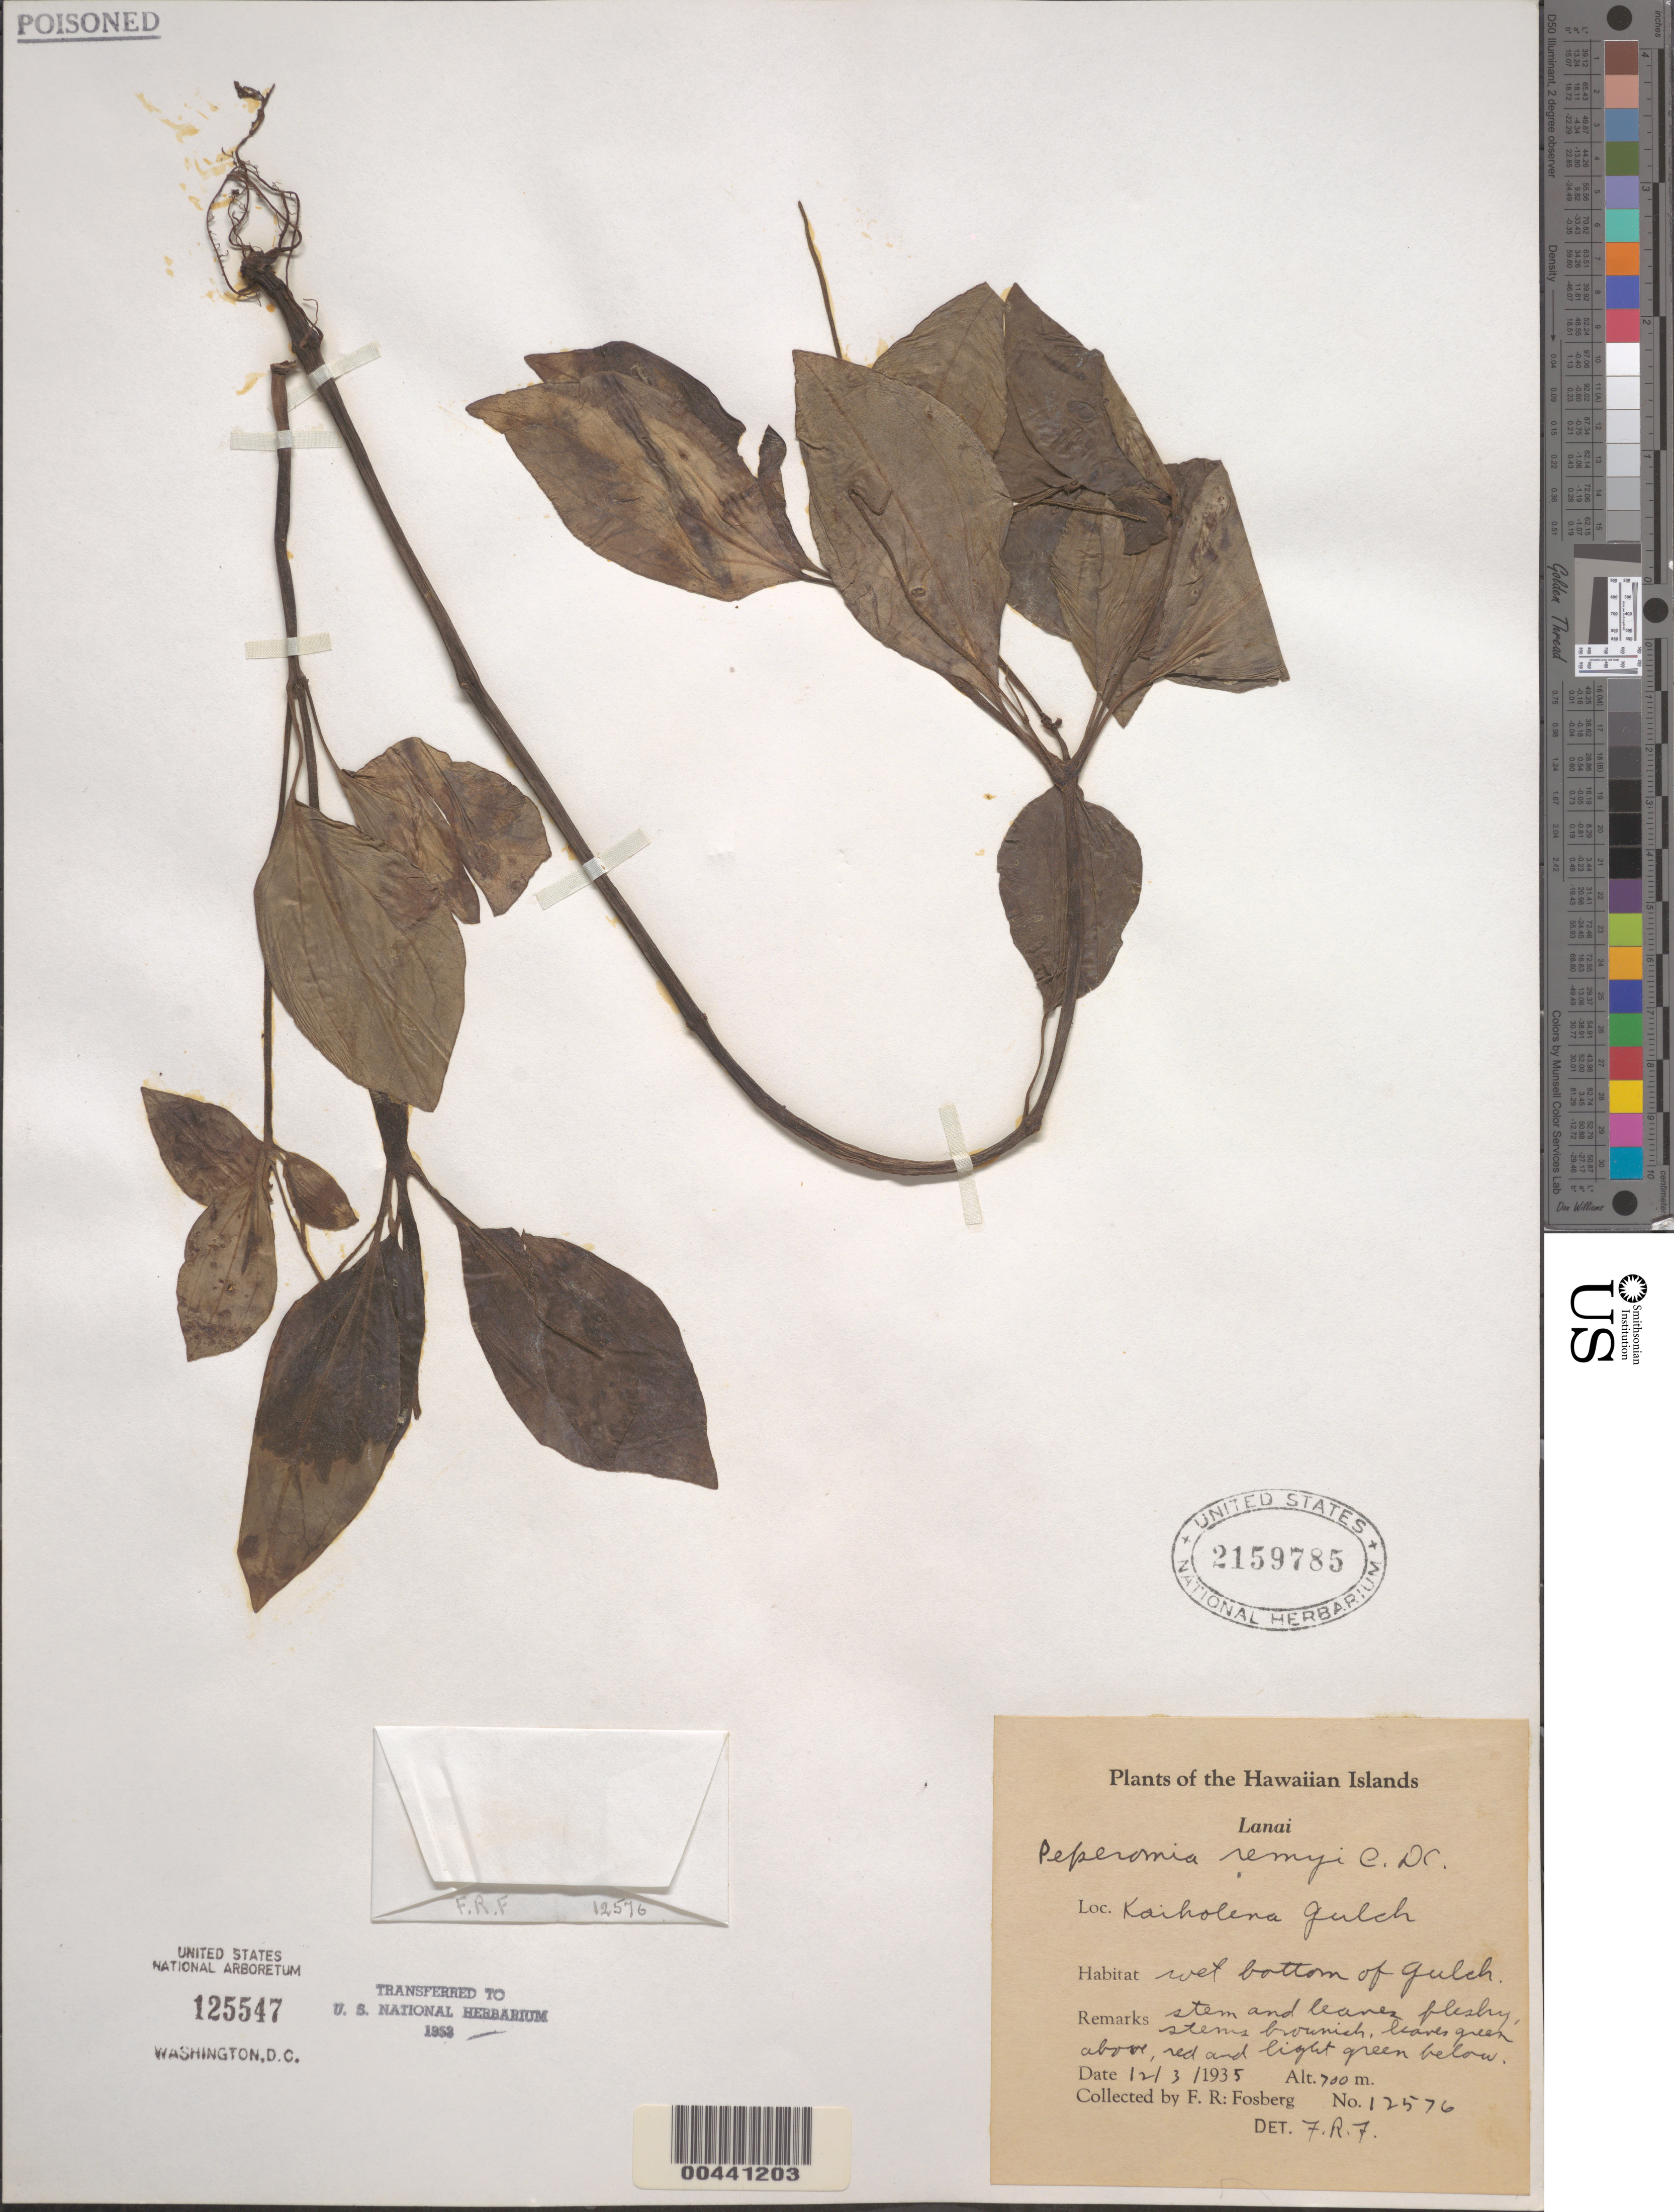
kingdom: Plantae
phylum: Tracheophyta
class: Magnoliopsida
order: Piperales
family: Piperaceae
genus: Peperomia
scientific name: Peperomia remyi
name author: C. DC.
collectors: F. R. Fosberg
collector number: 12576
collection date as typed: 3 Dec 1935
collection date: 1935-12-03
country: United States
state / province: Hawaii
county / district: Maui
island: Lana'i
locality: Kaiholena Gulch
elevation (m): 700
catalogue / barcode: US 2159785